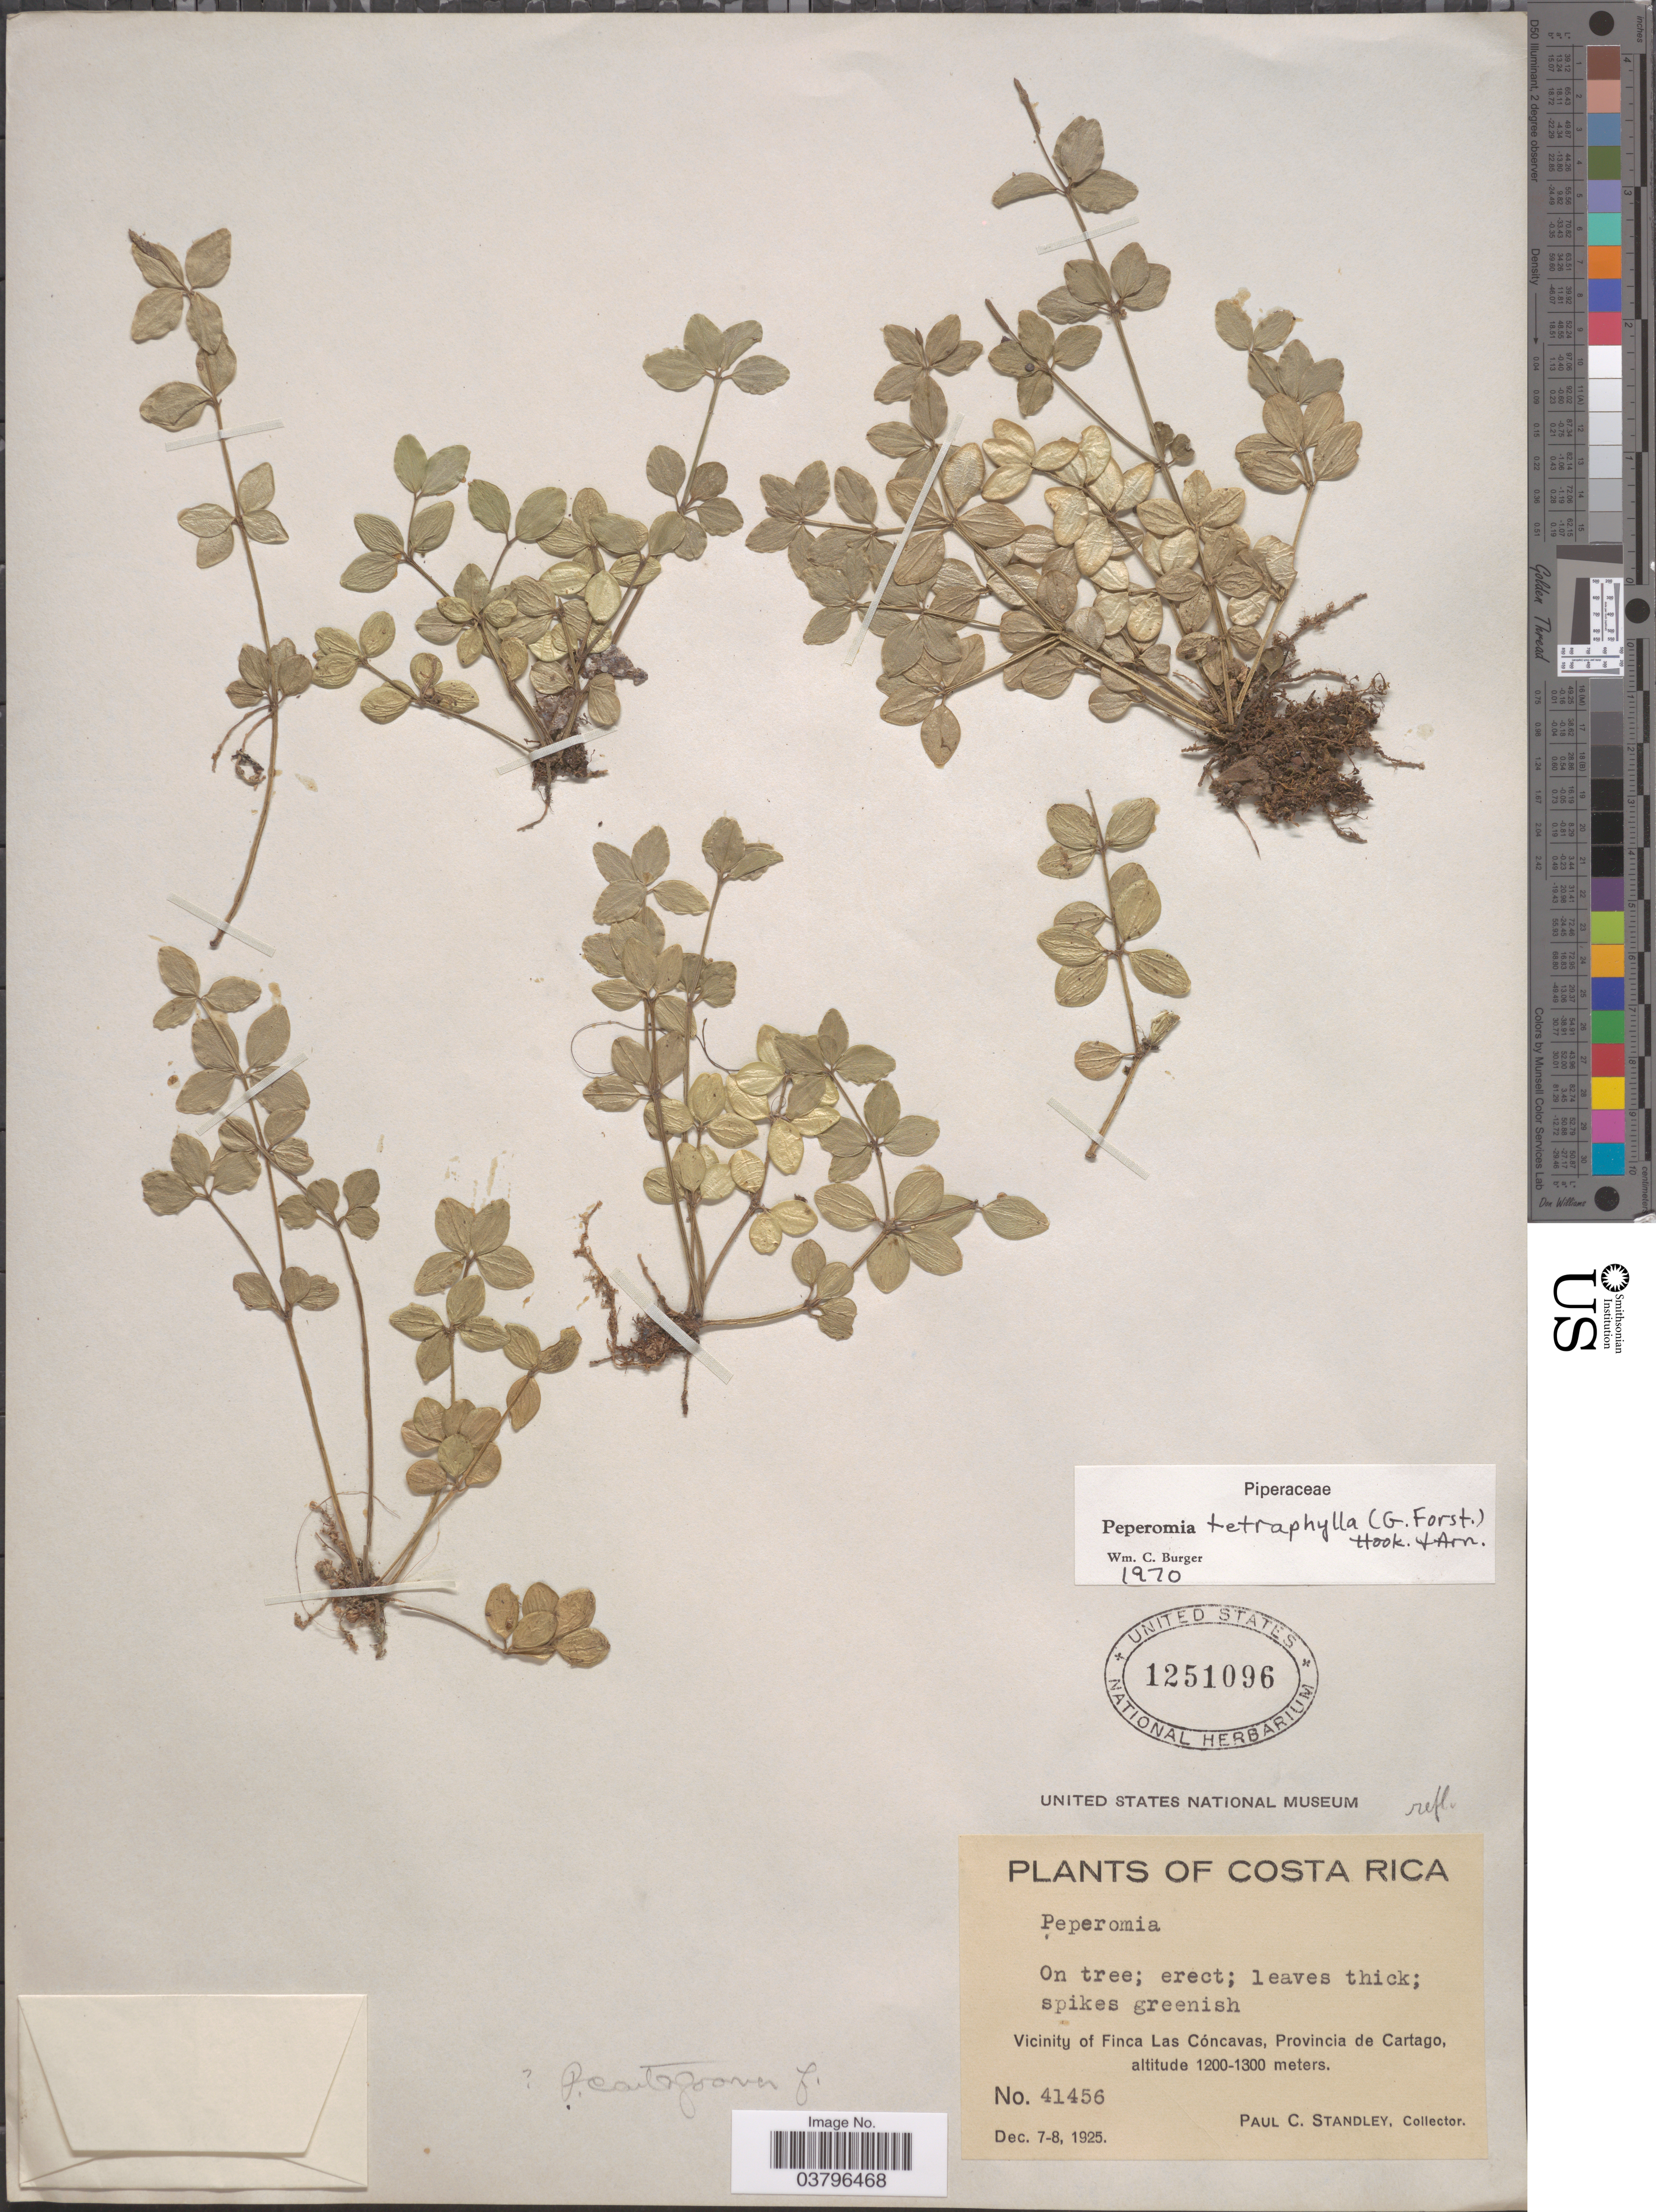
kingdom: Plantae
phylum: Tracheophyta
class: Magnoliopsida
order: Piperales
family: Piperaceae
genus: Peperomia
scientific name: Peperomia tetraphylla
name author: (G. Forst.) Hook. & Arn.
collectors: P. C. Standley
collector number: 41456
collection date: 1925-12-07/1925-12-08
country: Costa Rica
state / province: Cartago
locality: Vicinity of Finca Las Cóncavas.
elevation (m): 1200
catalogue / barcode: US 1251096